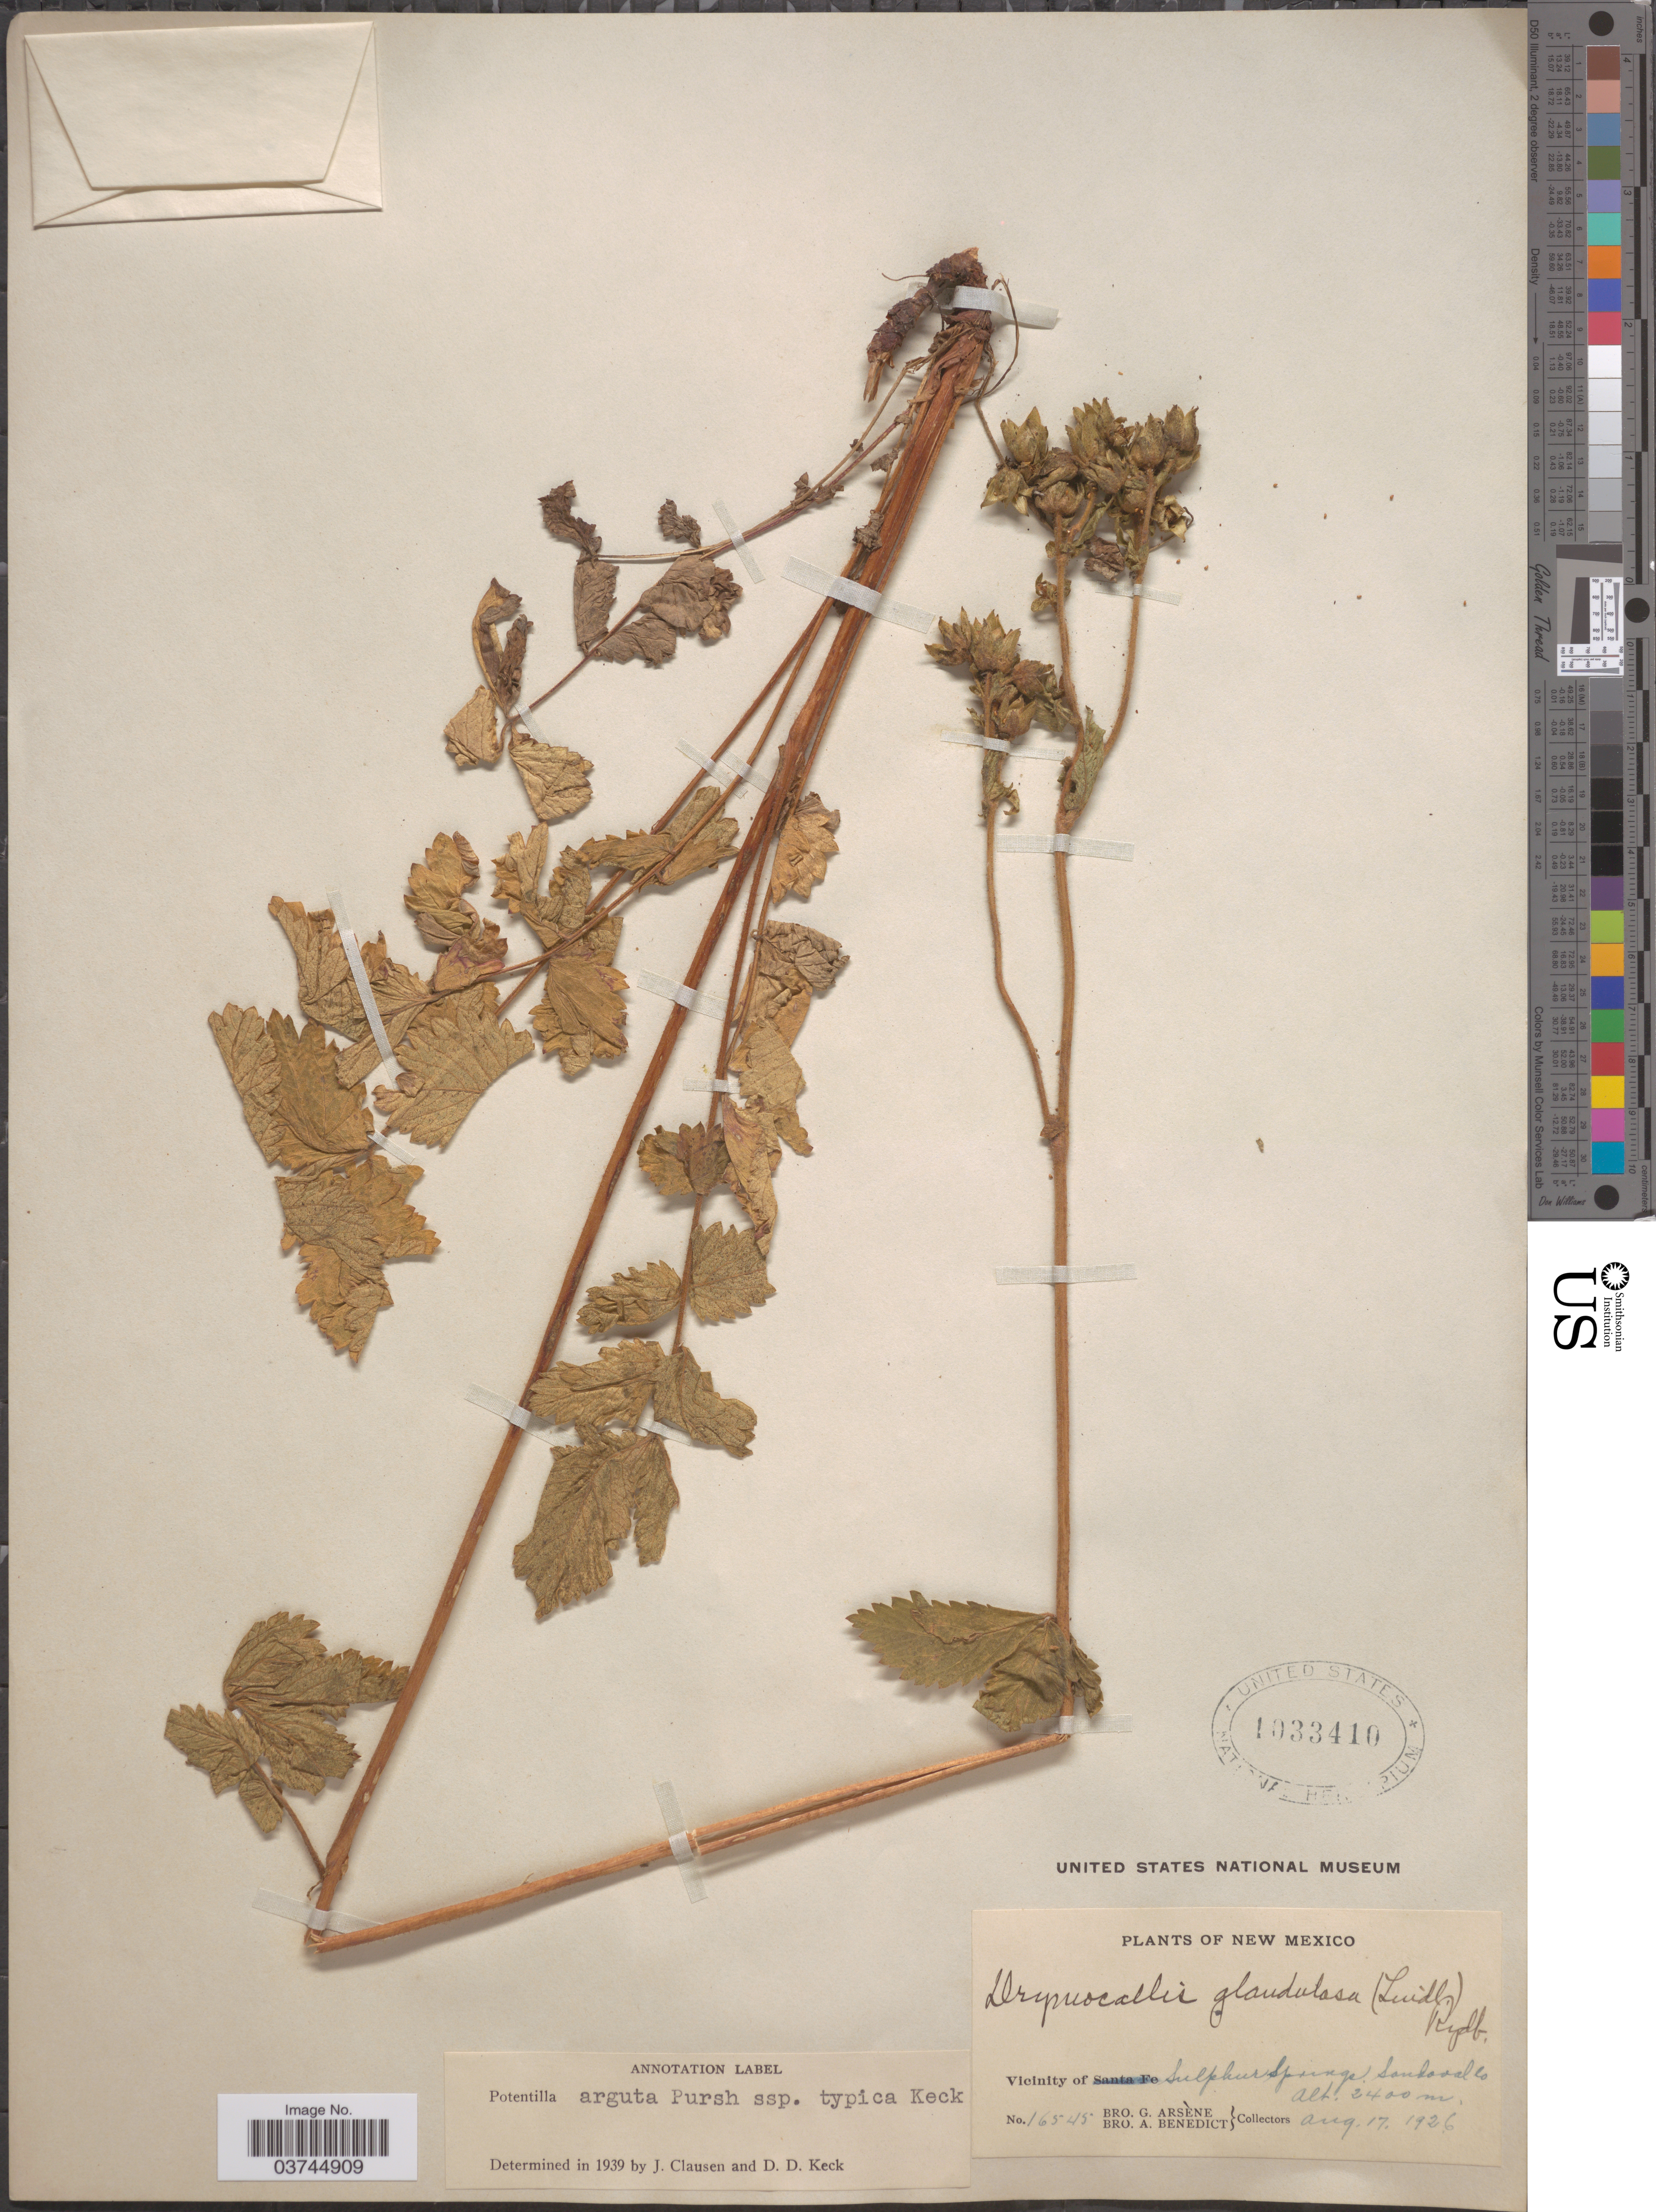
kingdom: Plantae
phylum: Tracheophyta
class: Magnoliopsida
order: Rosales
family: Rosaceae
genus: Drymocallis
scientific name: Drymocallis arguta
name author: (Pursh) Rydb.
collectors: Bro. G. Arsène & Bro. Benedict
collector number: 16545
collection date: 1926-08-17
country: United States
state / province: New Mexico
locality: Vicinity of Sulphur Springs. Sandoval Co.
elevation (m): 2400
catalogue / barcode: US 1033410